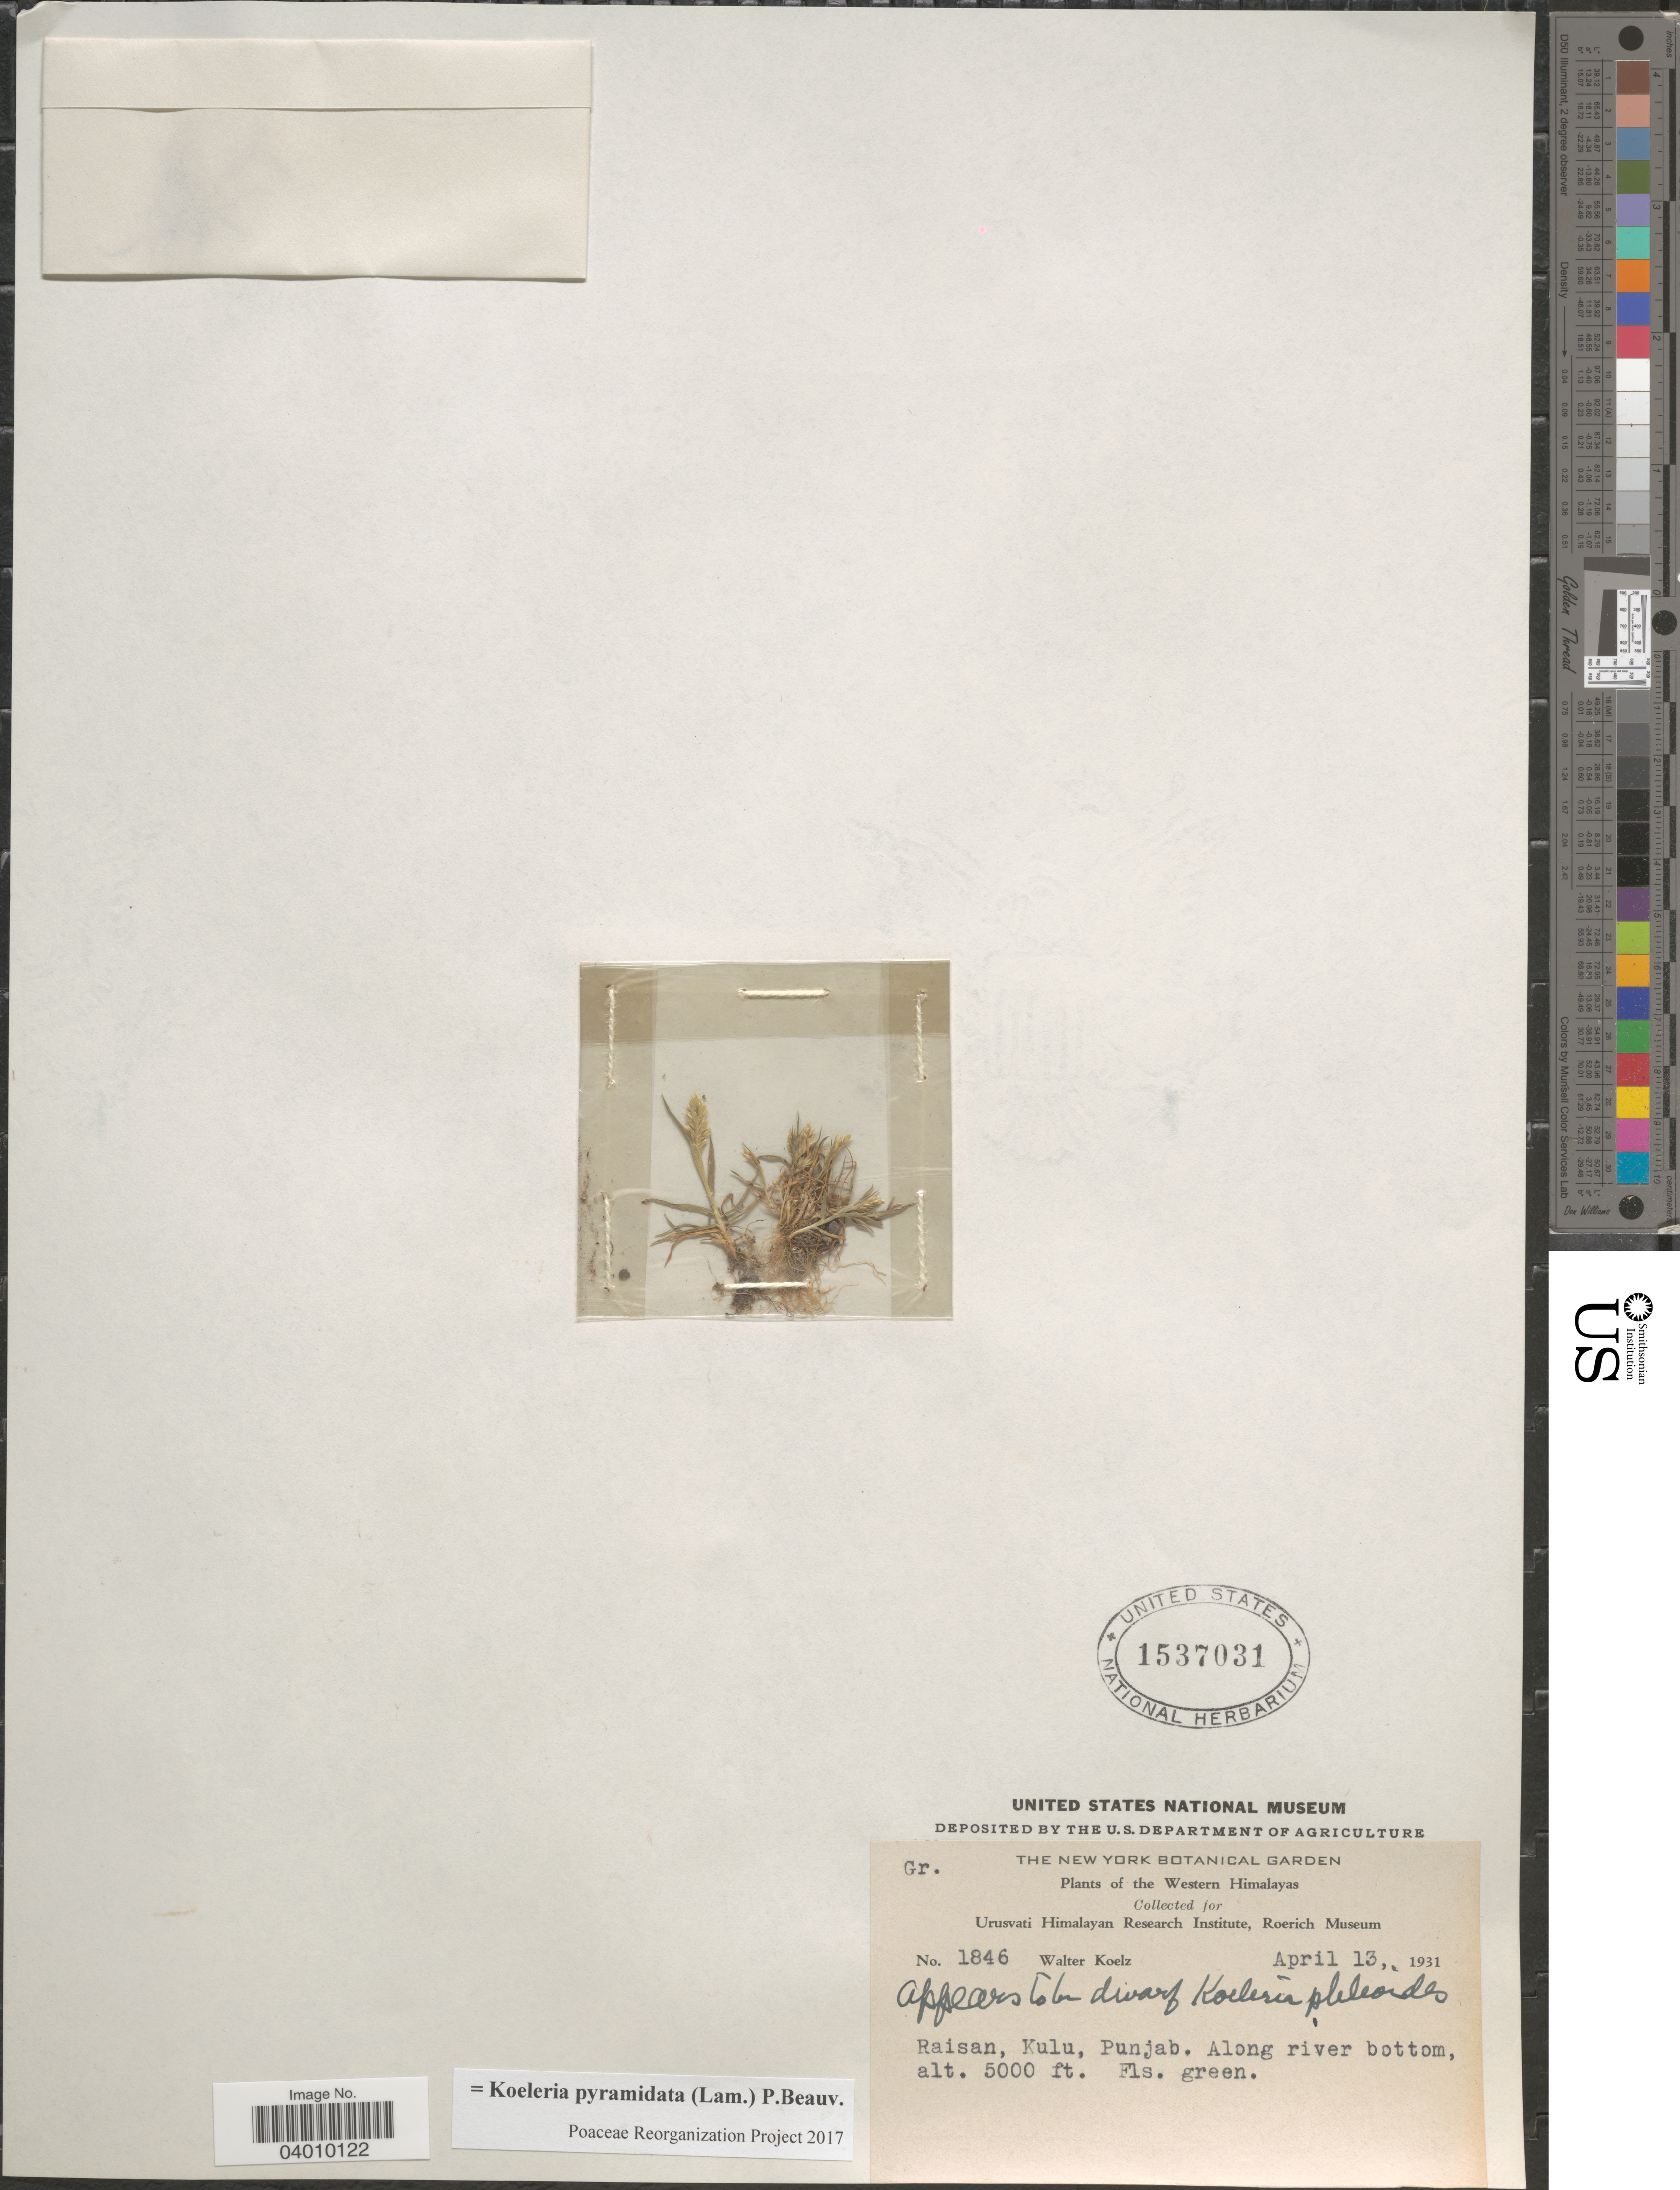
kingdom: Plantae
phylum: Tracheophyta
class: Liliopsida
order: Poales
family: Poaceae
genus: Koeleria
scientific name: Koeleria pyramidata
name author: (Lam.) P. Beauv.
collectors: W. N. Koelz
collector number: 1846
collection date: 1931-04-13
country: India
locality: Western Himalayas. Raisan, Kulu, Punjab. Along river bottom.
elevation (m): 1524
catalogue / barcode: US 1537031